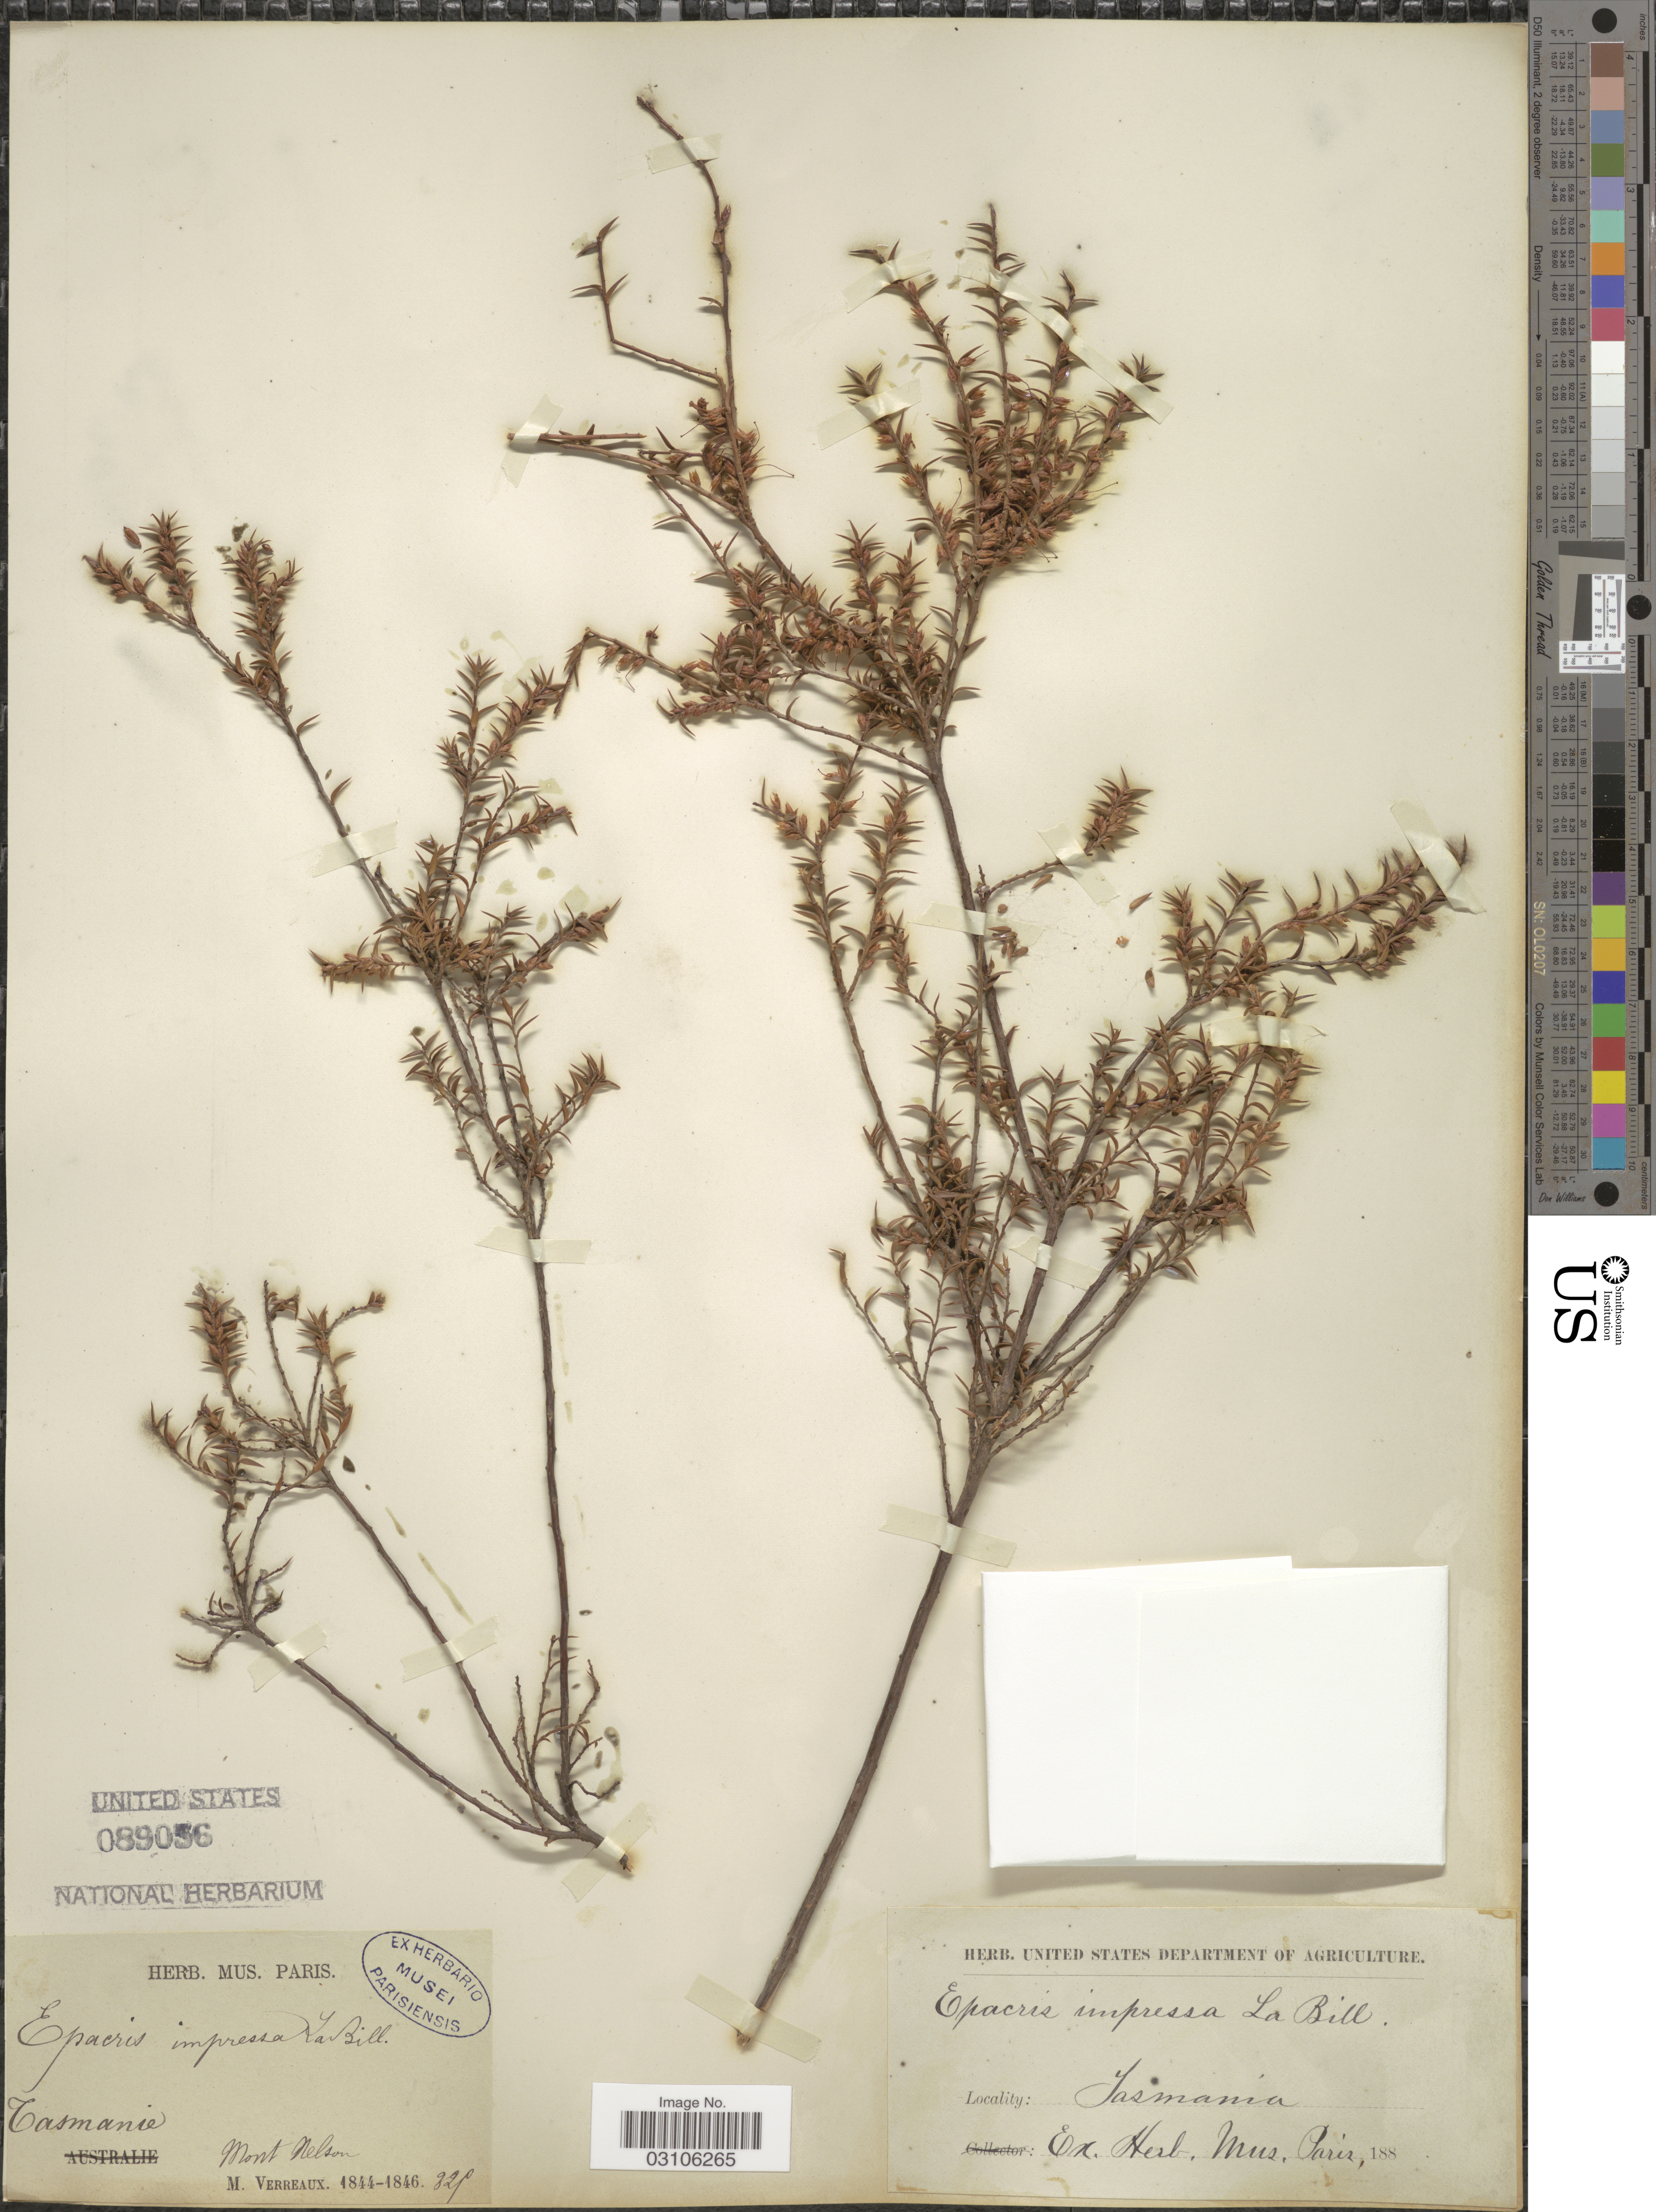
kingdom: Plantae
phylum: Tracheophyta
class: Magnoliopsida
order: Ericales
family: Ericaceae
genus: Epacris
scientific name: Epacris impressa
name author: Labill.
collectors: M. Verreaux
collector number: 325*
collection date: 1844/1846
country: Australia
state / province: Tasmania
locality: Mont Nelson.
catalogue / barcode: US 89056